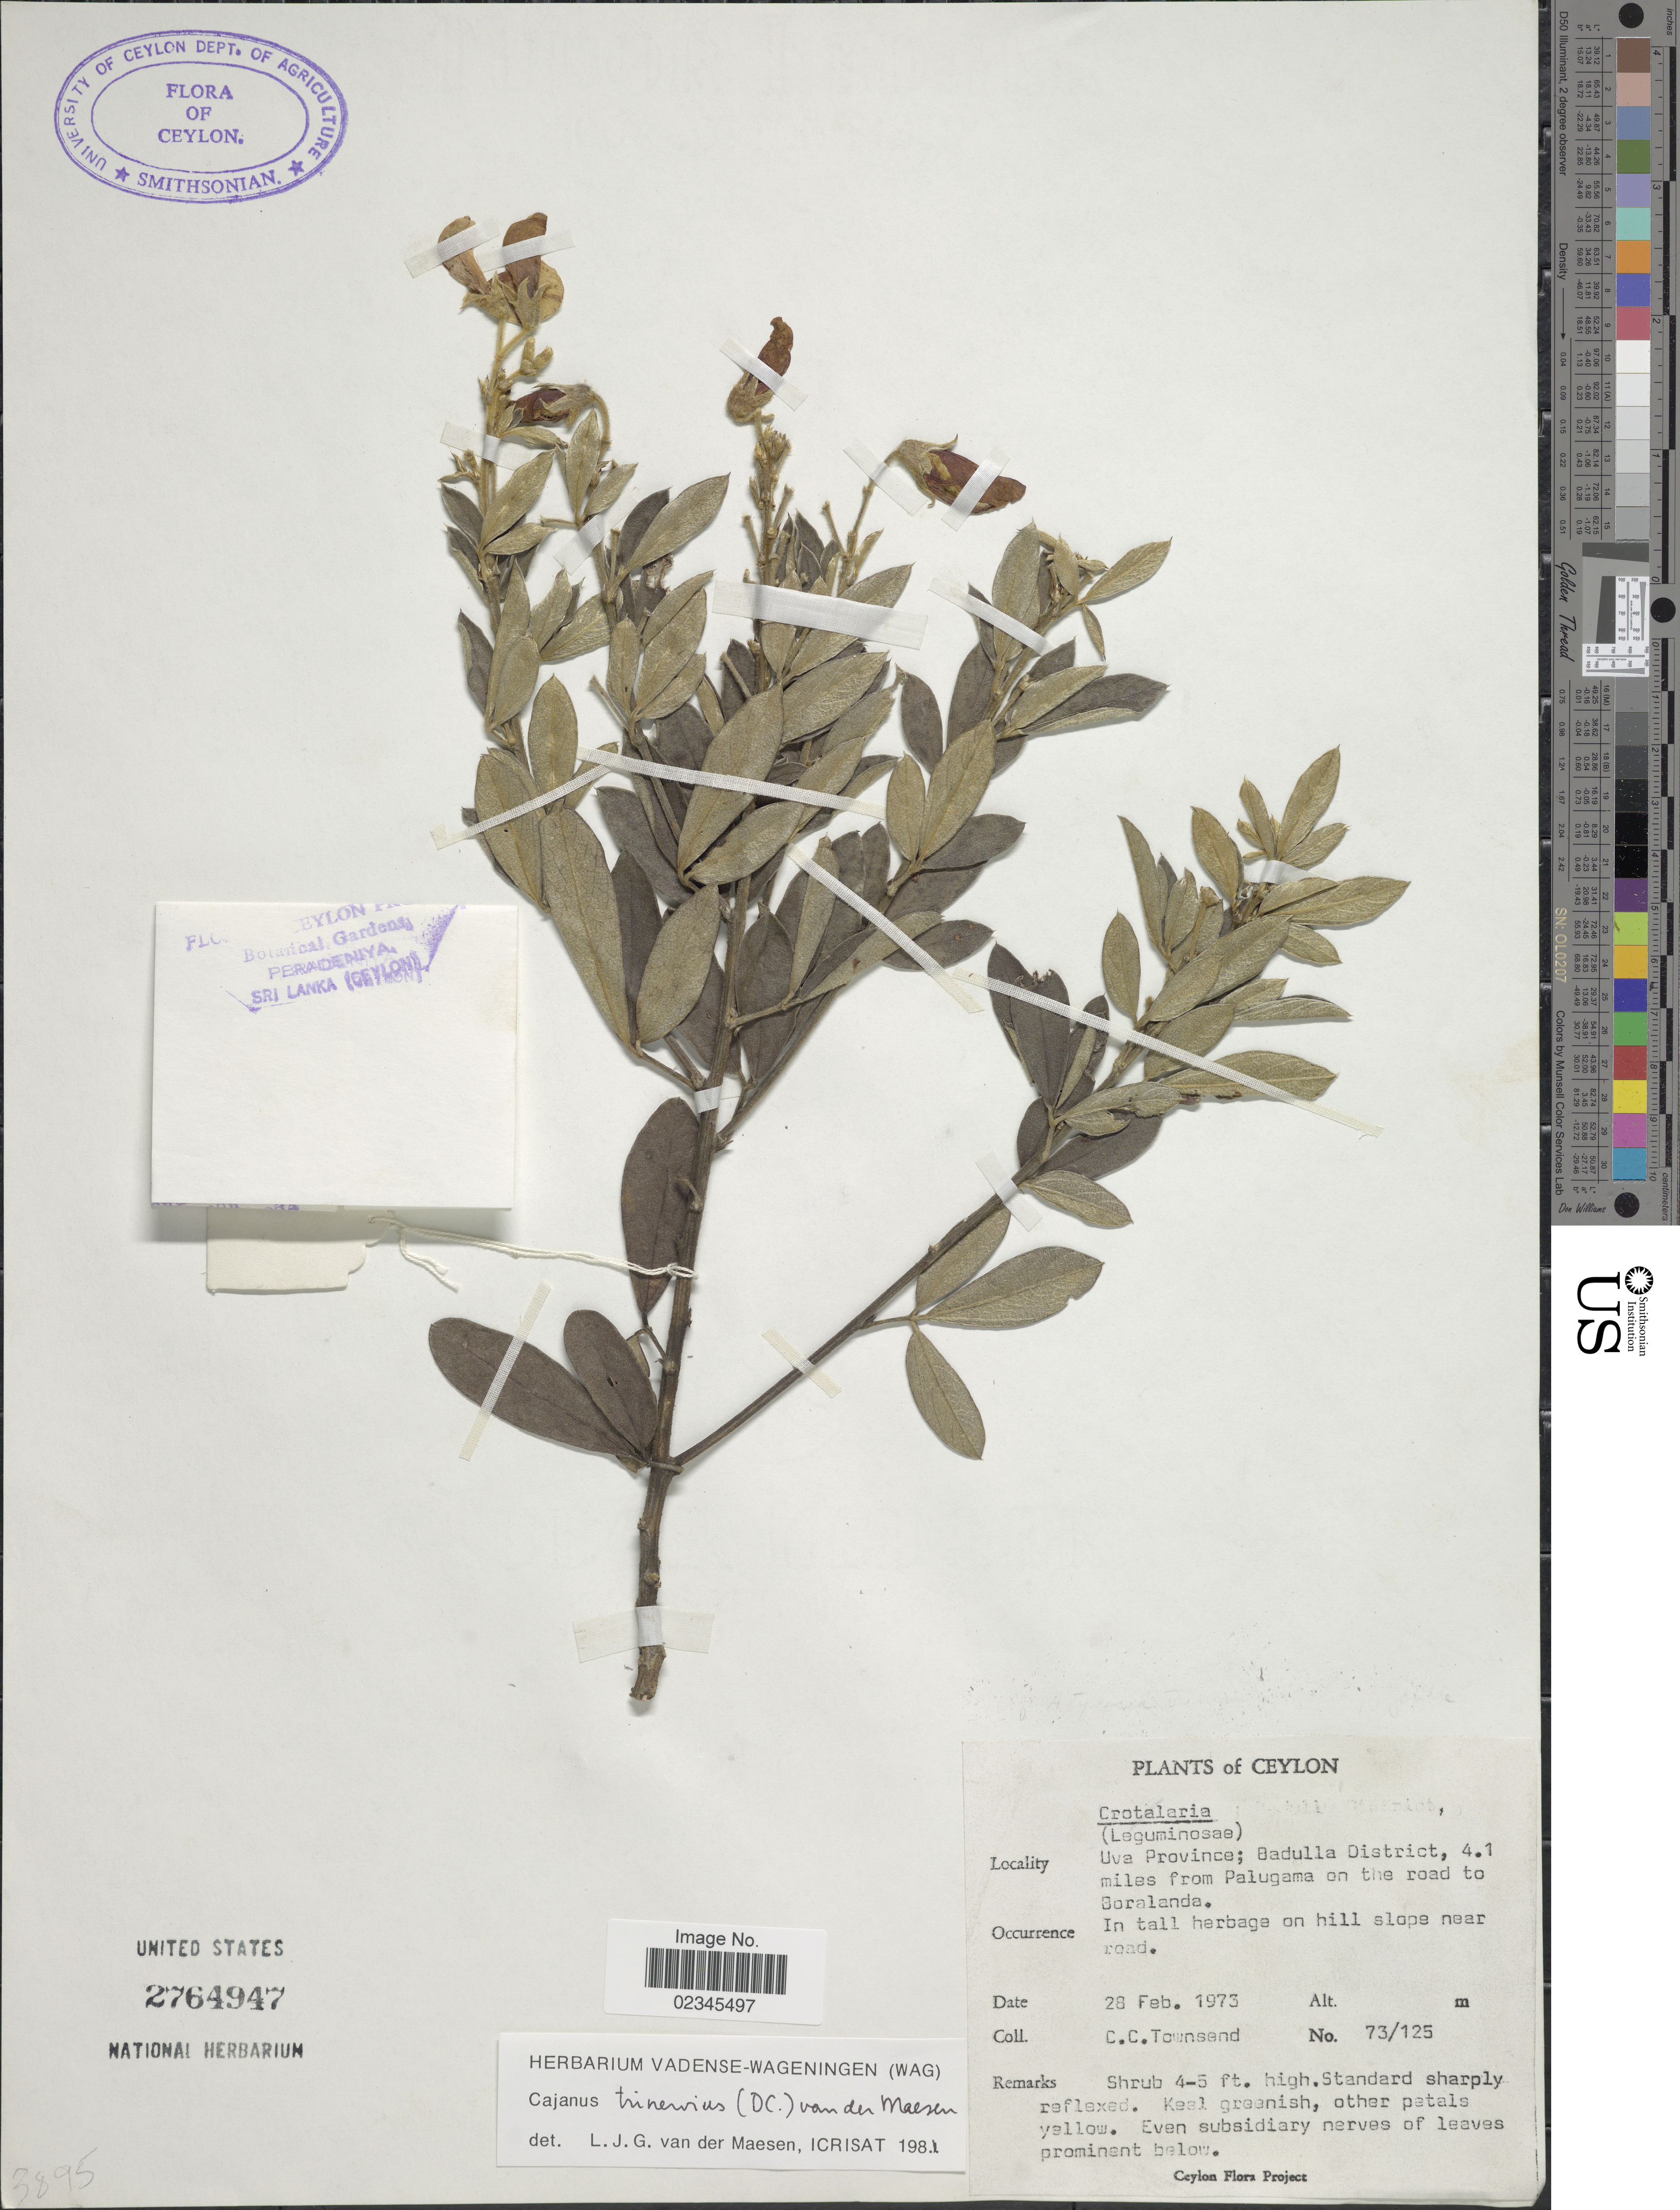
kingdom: Plantae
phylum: Tracheophyta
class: Magnoliopsida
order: Fabales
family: Fabaceae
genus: Cajanus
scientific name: Cajanus trinervius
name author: (DC.) Maesen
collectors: C. C. Townsend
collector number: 73/125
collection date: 1973-02-28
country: Sri Lanka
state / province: Uva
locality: Ceylon, Badulla District, 4.1 miles from Palugama on the road to Boralanda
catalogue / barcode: US 2764947